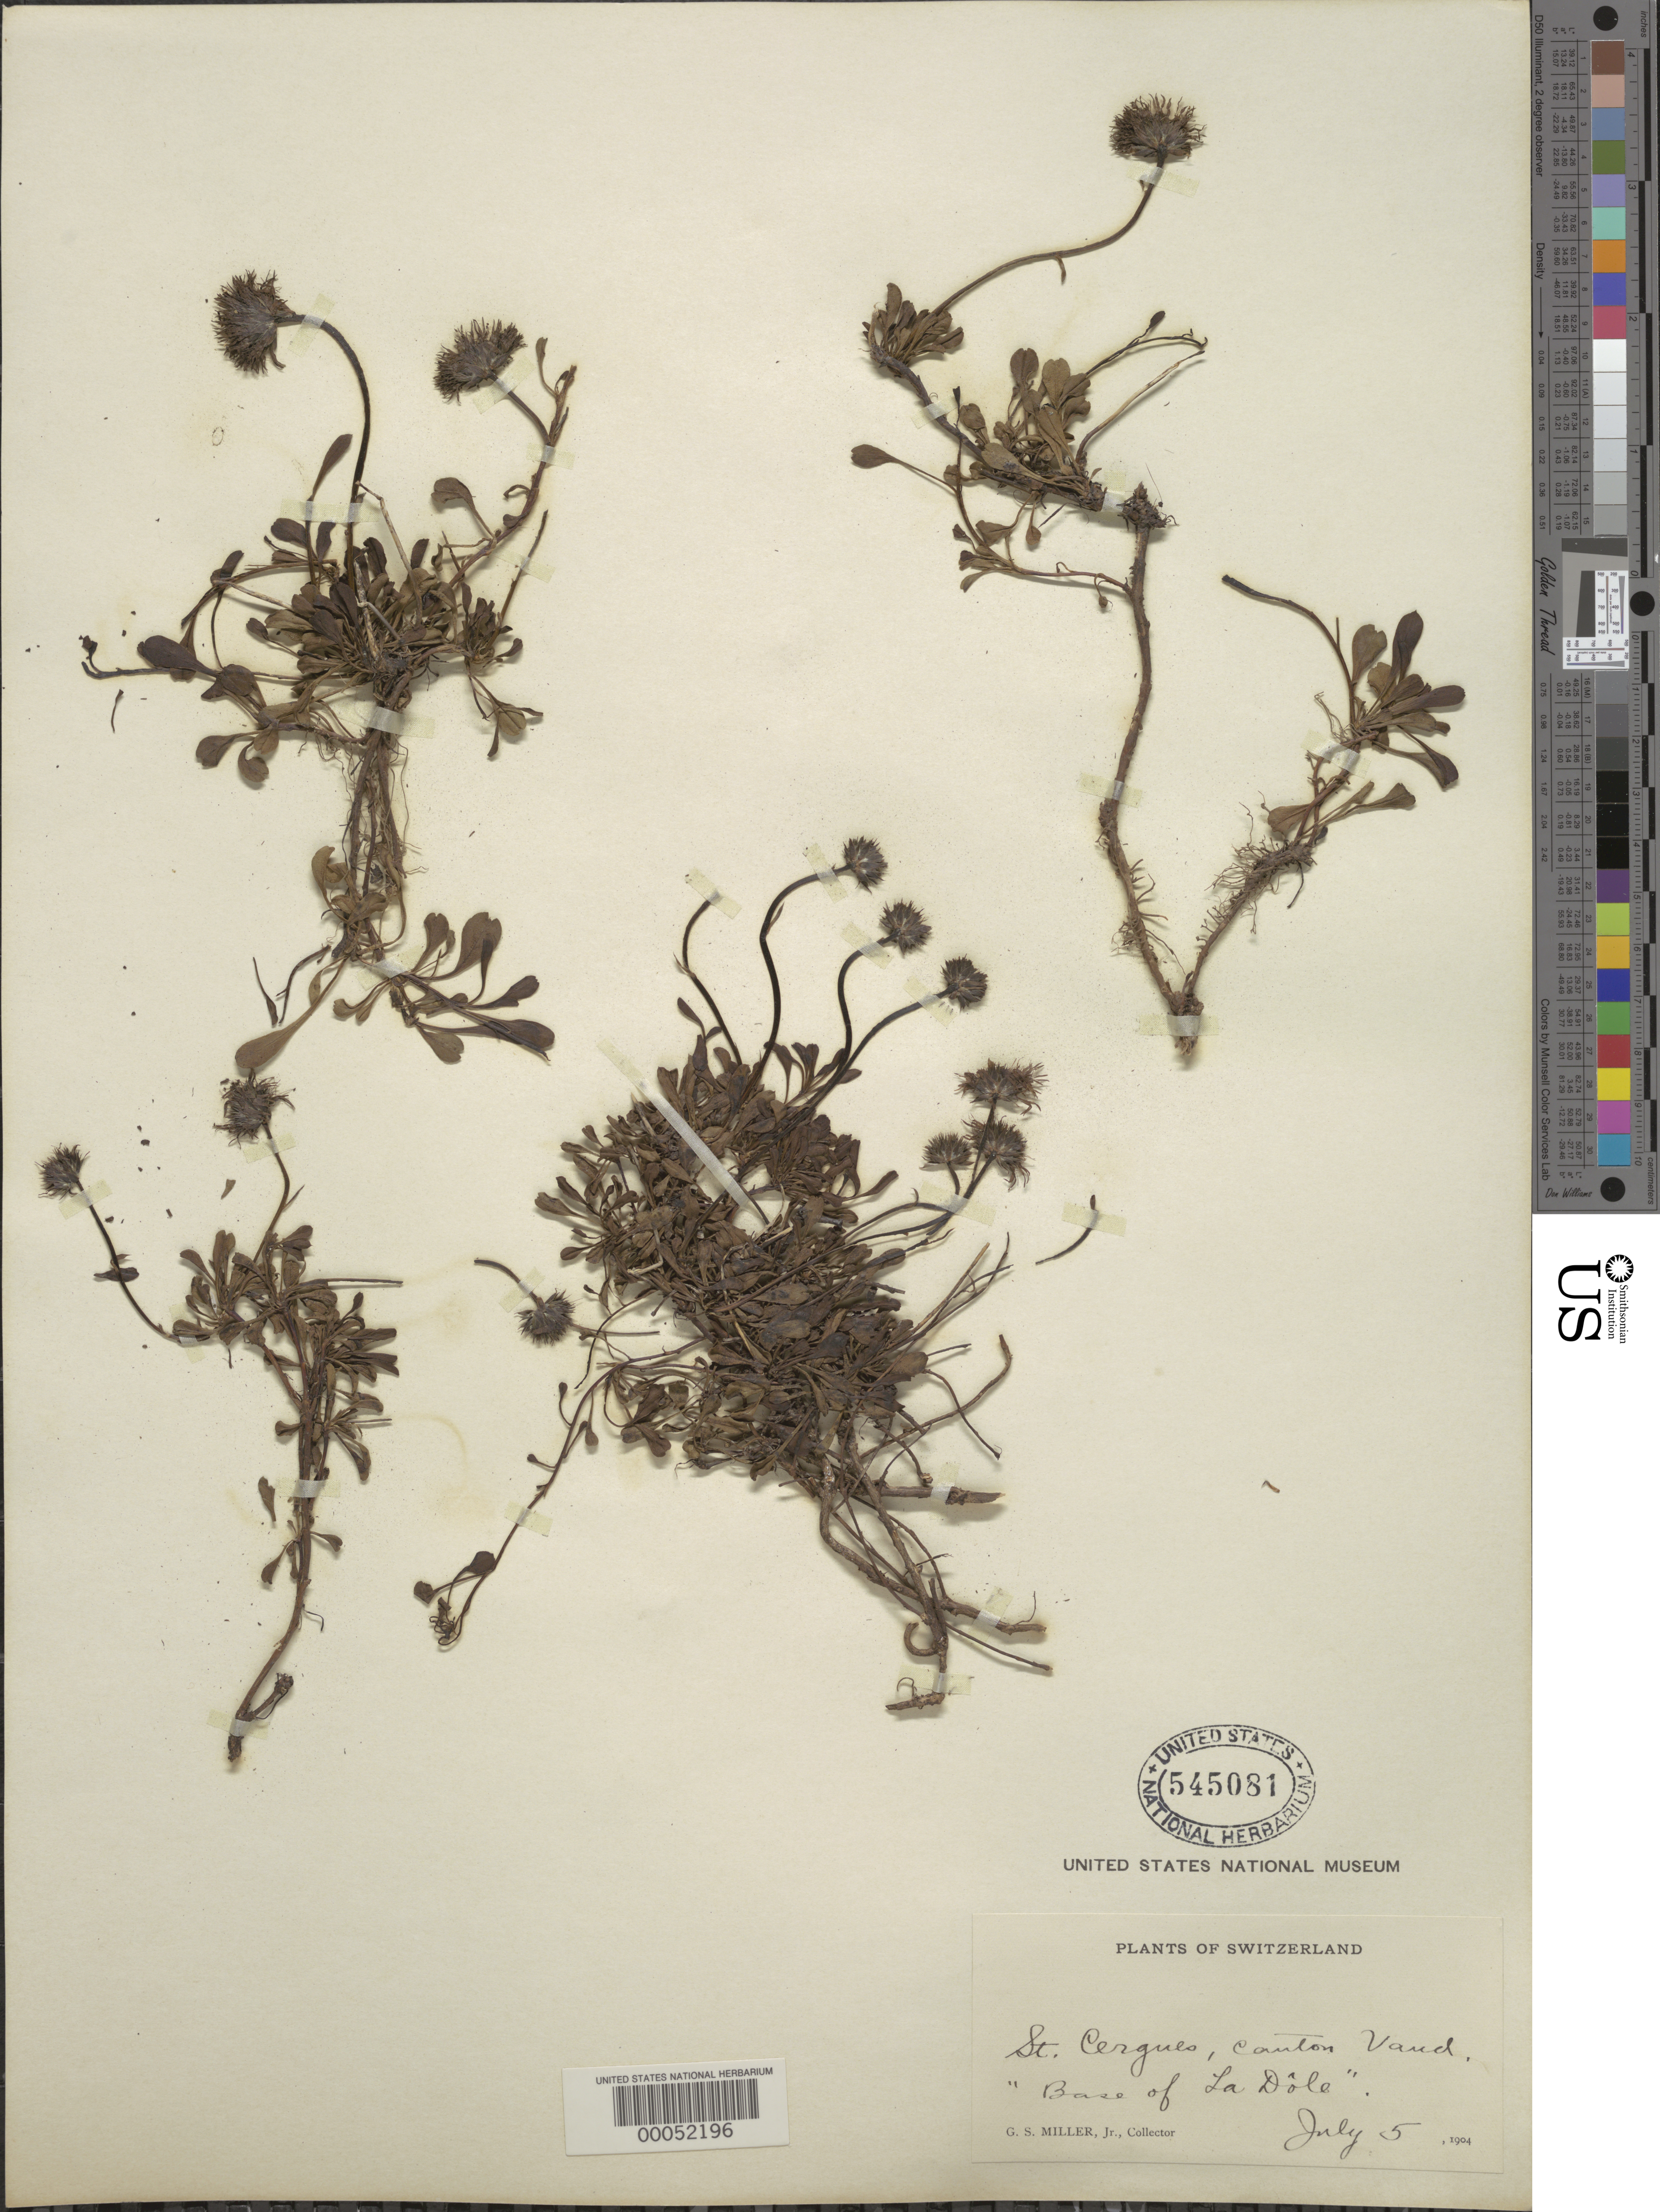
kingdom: Plantae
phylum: Tracheophyta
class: Magnoliopsida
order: Lamiales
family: Plantaginaceae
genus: Globularia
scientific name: Globularia sp.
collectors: G. S. Miller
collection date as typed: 05 Jul 1904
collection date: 1904-07-05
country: Switzerland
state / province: Vaud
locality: St. cerques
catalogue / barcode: US 545081